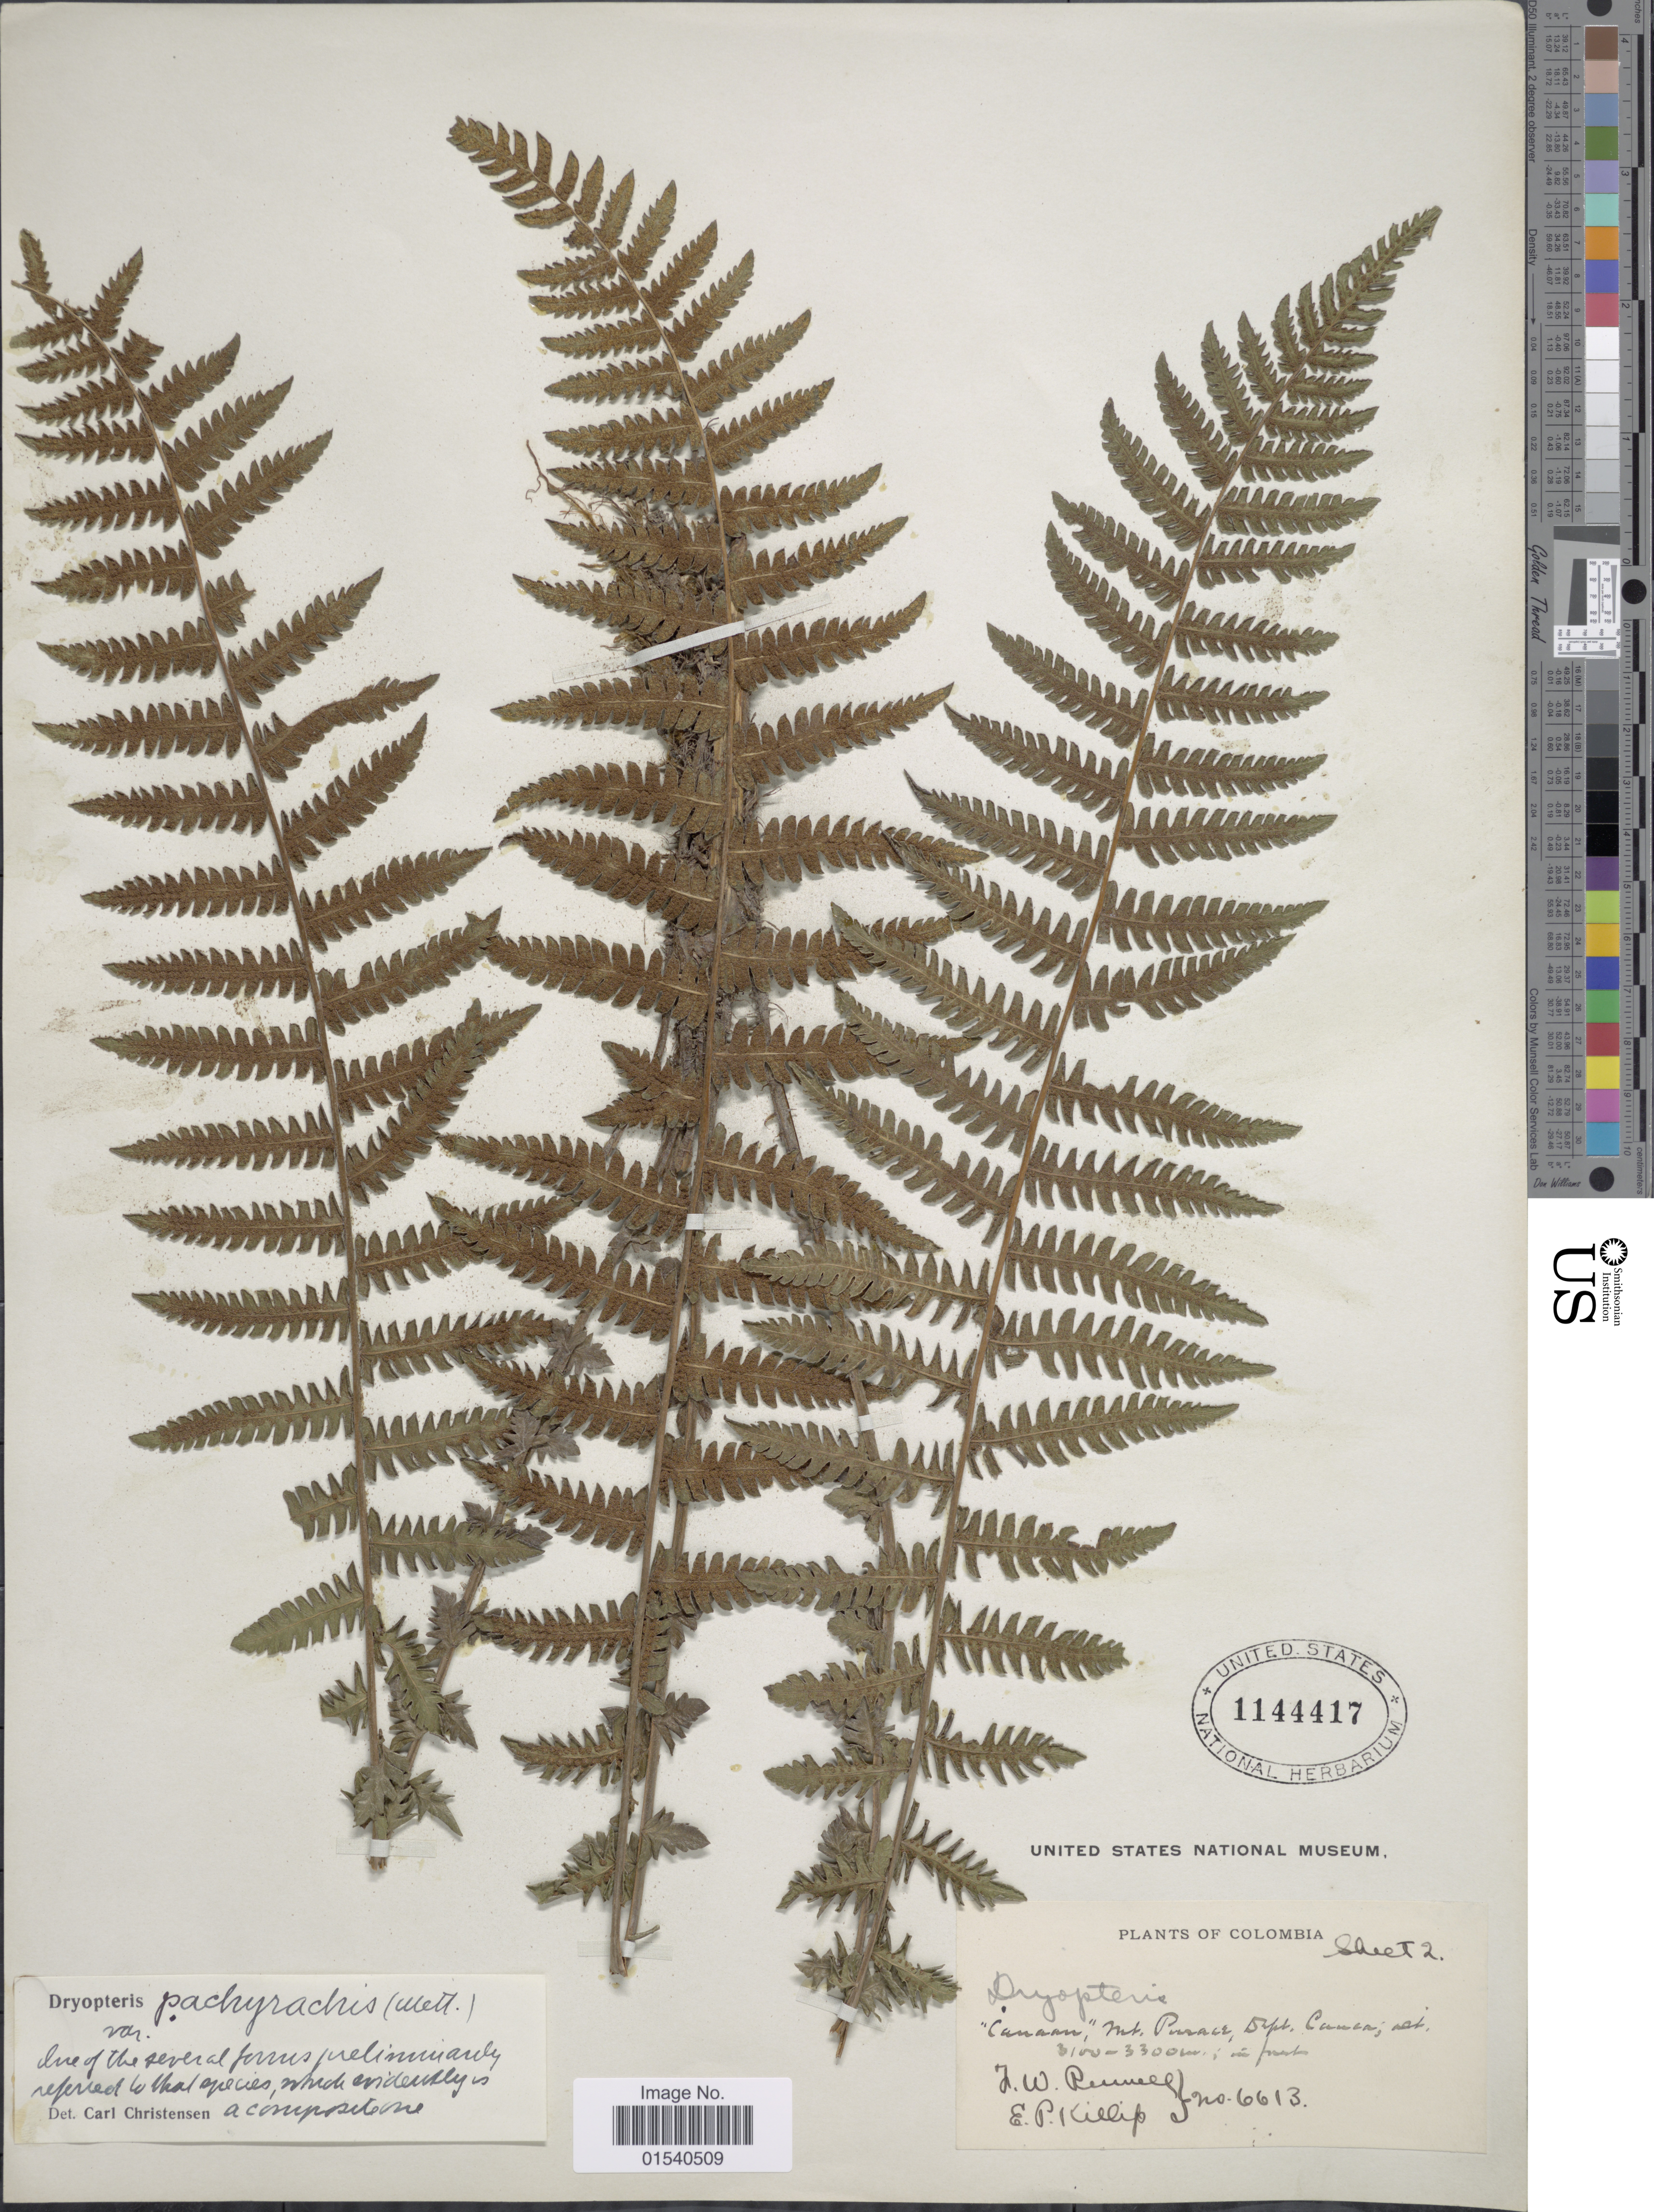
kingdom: Plantae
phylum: Tracheophyta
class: Polypodiopsida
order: Polypodiales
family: Thelypteridaceae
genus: Amauropelta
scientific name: Amauropelta pachyrachis (Kunze) comb. nov., ined 2015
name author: (Kunze)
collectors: F. W. Pennell & E. P. Killip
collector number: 6613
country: Colombia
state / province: Cauca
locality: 'canaan,' Mt Purace, Dept Cauca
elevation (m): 3100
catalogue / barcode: US 1144417